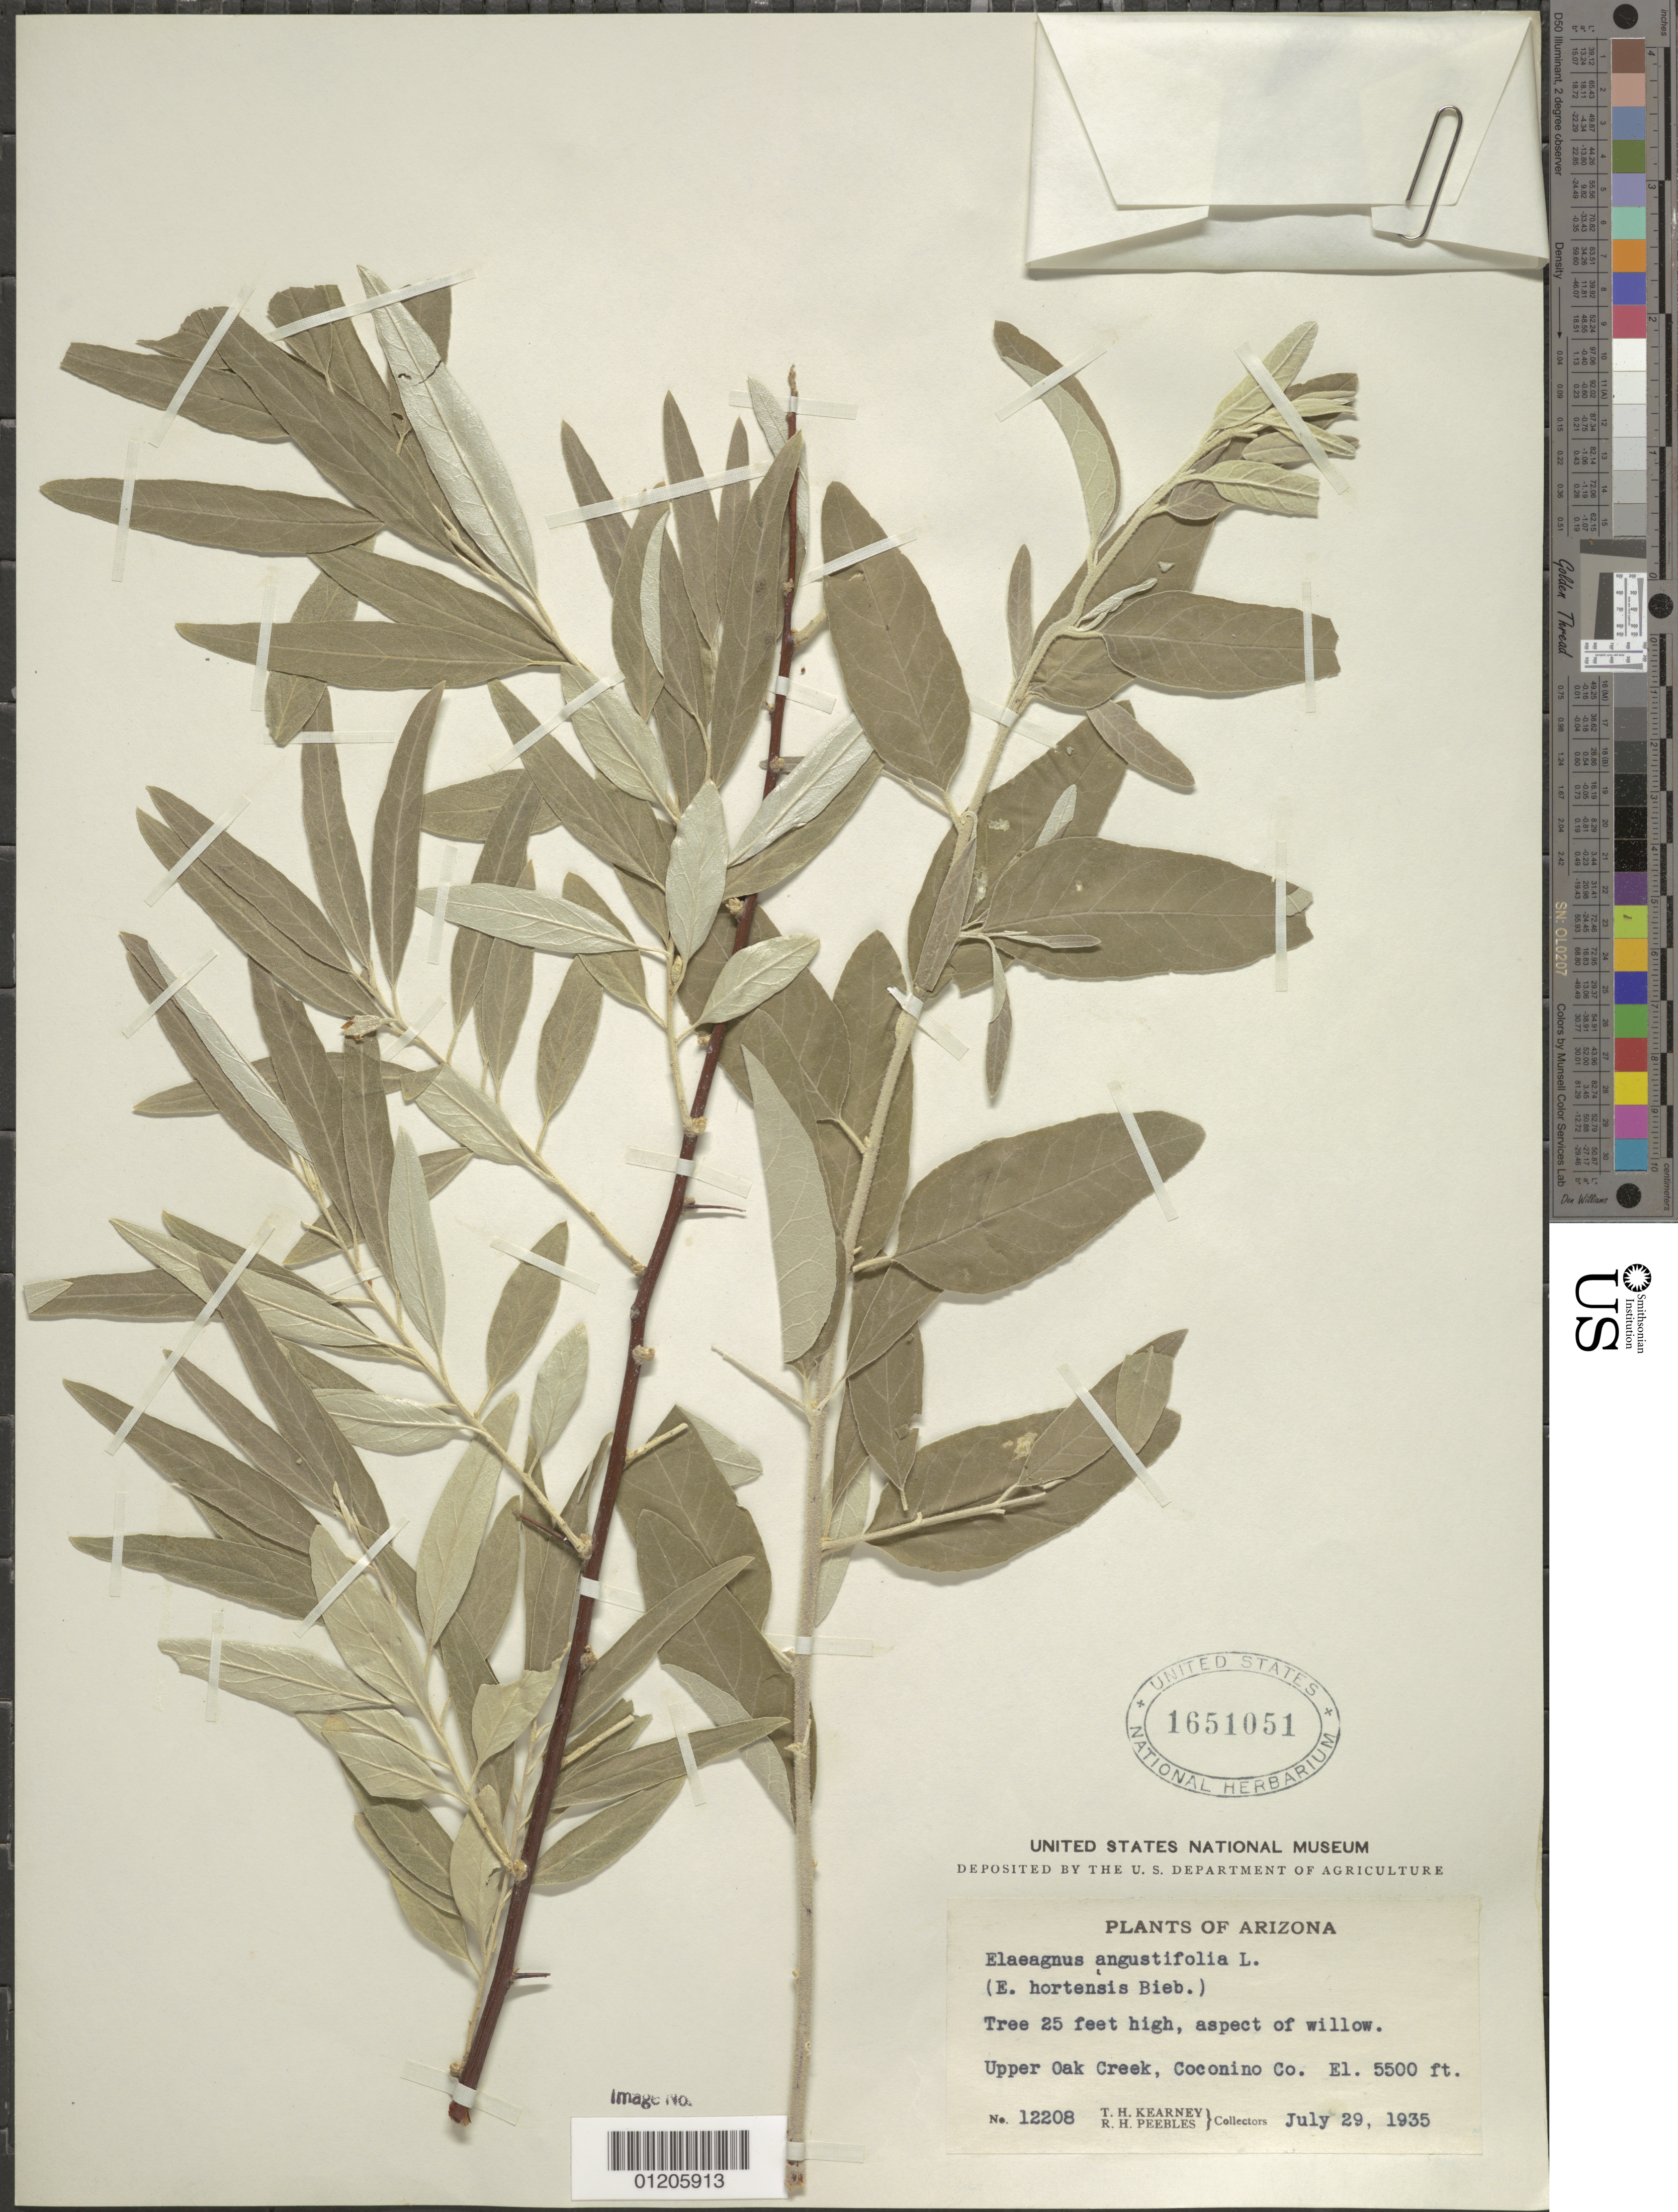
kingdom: Plantae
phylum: Tracheophyta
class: Magnoliopsida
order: Rosales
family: Elaeagnaceae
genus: Elaeagnus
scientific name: Elaeagnus angustifolia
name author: L.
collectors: T. H. Kearney & R. H. Peebles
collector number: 12208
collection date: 1935-07-29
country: United States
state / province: Arizona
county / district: Coconino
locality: Upper Oak Creek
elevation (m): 1676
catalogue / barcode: US 1651051